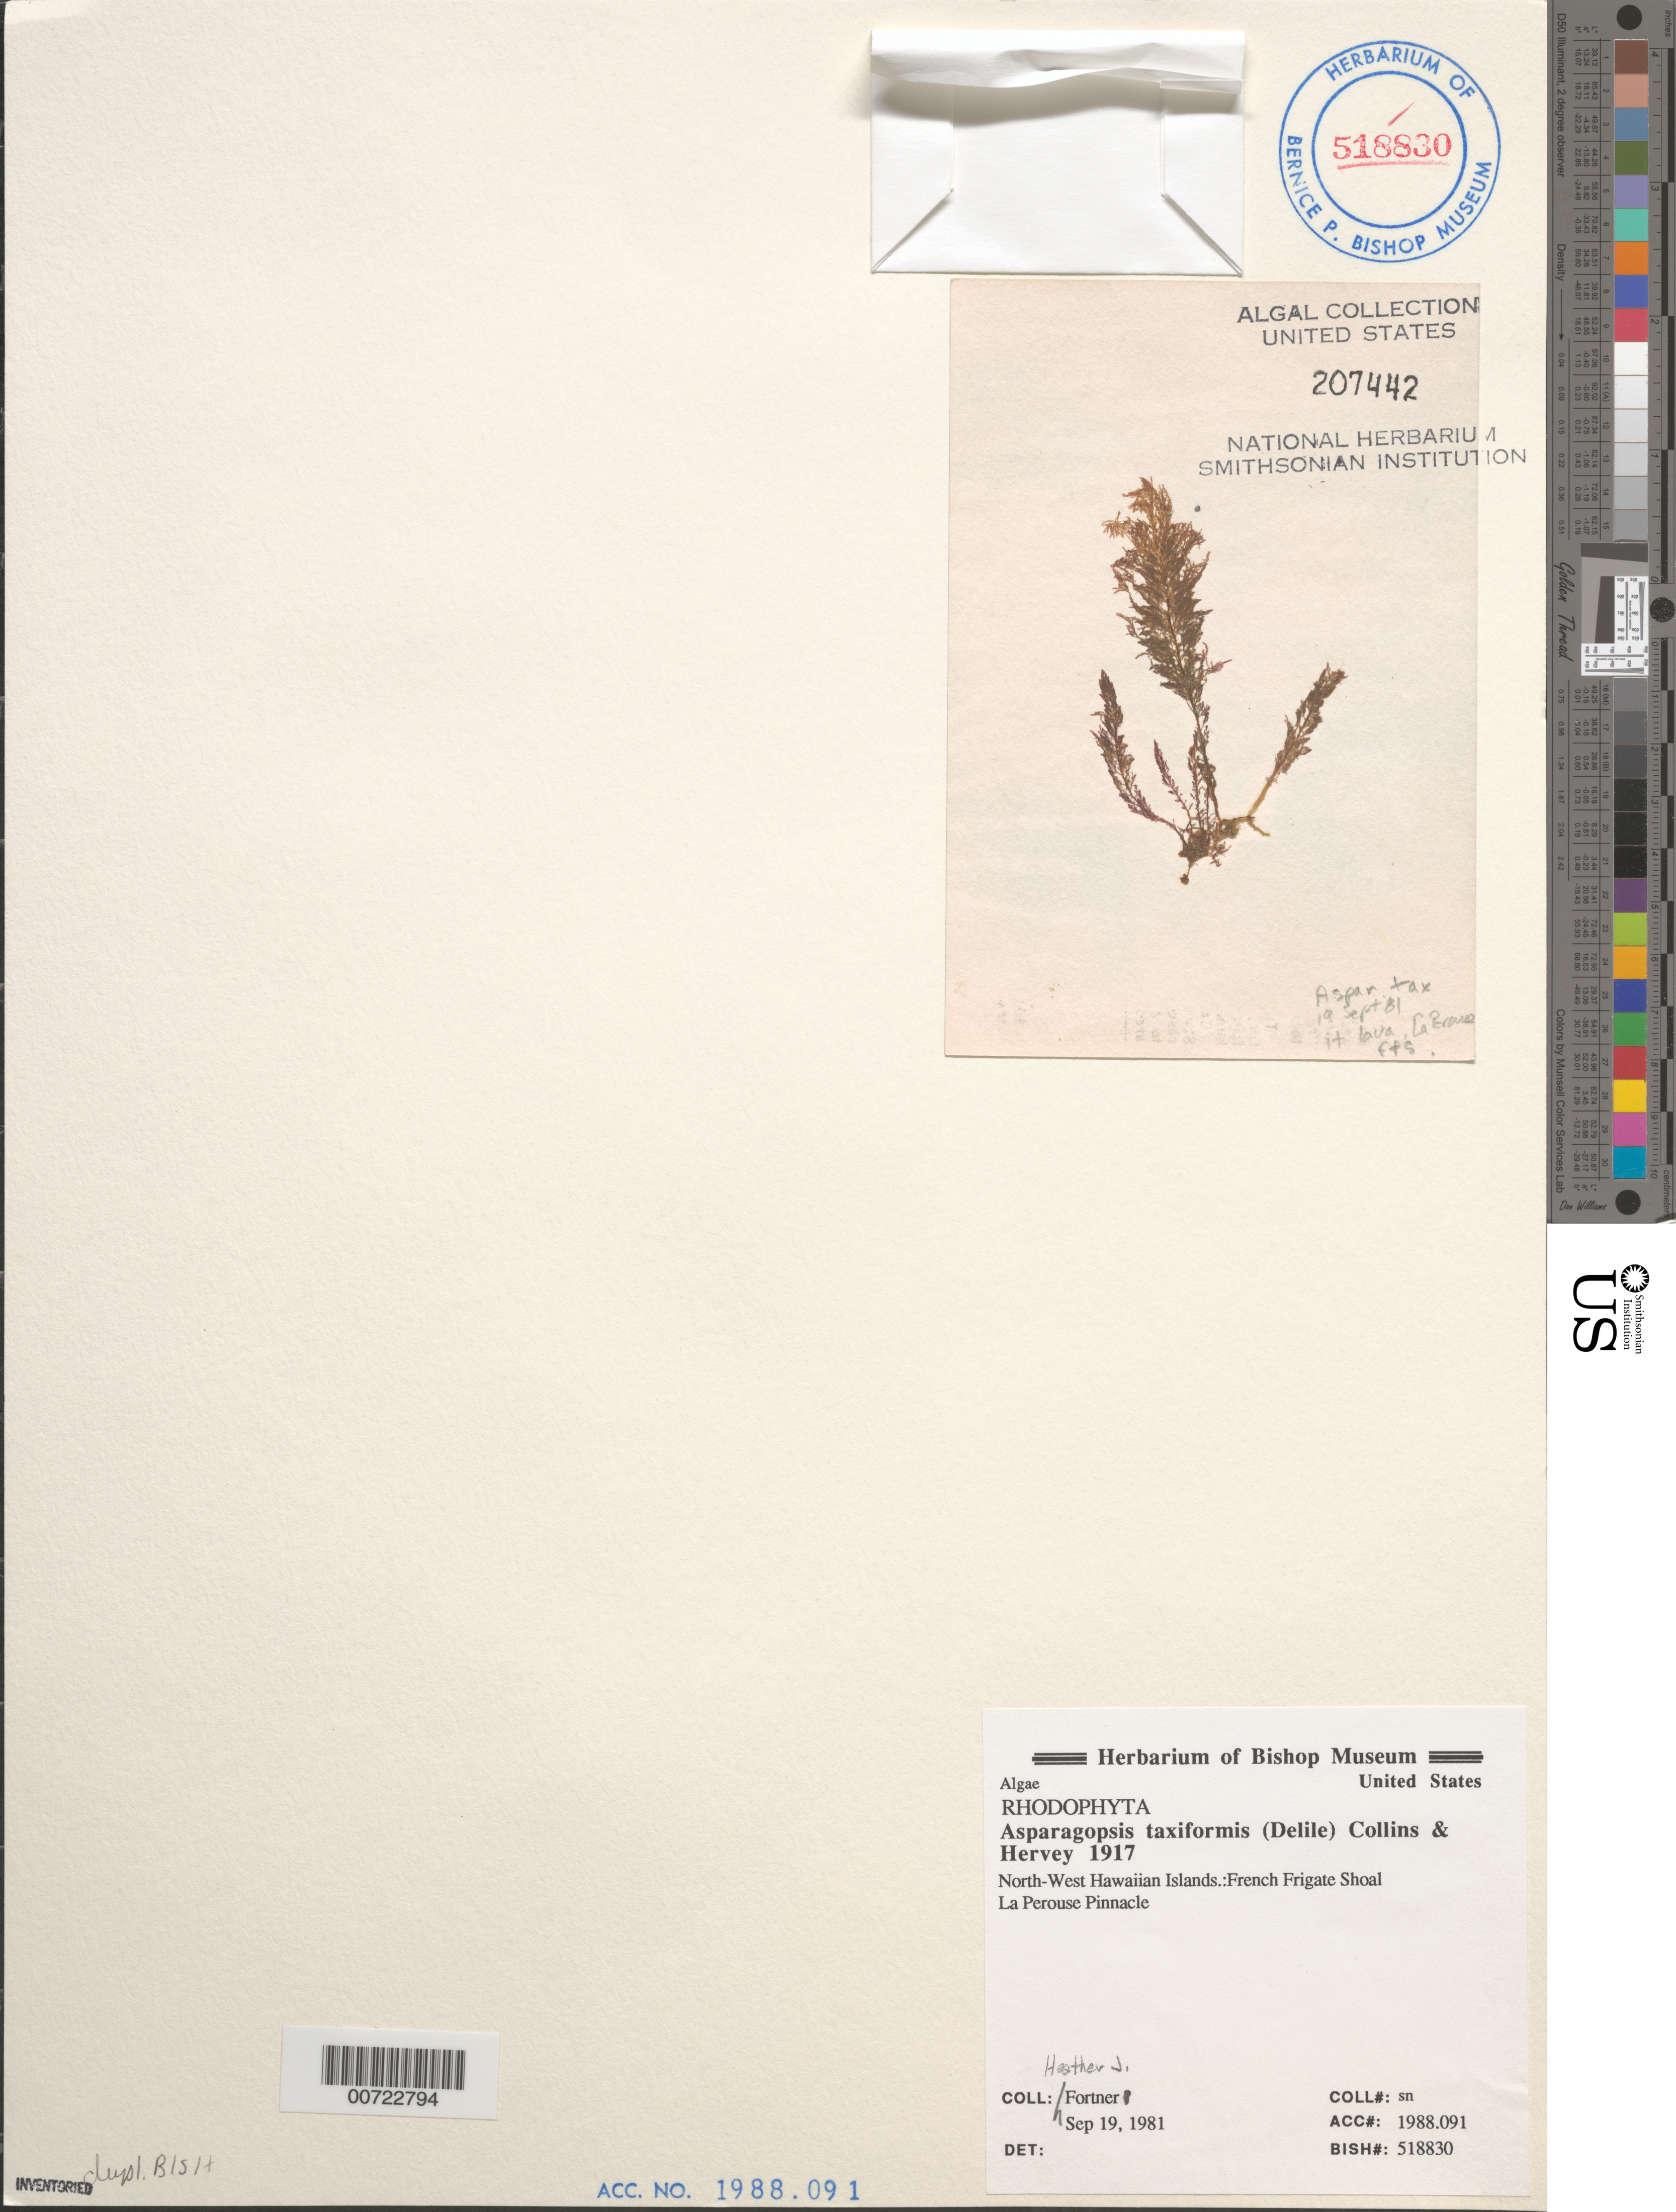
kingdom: Plantae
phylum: Rhodophyta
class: Florideophyceae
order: Bonnemaisoniales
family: Bonnemaisoniaceae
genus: Asparagopsis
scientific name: Asparagopsis taxiformis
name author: (Delile) Trevis.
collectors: H. Fortner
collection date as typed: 19 Sep 1981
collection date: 1981-09-19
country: United States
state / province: Hawaii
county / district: Honolulu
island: French Frigate Shoals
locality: La Perouse Pinnacle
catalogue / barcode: US 207442